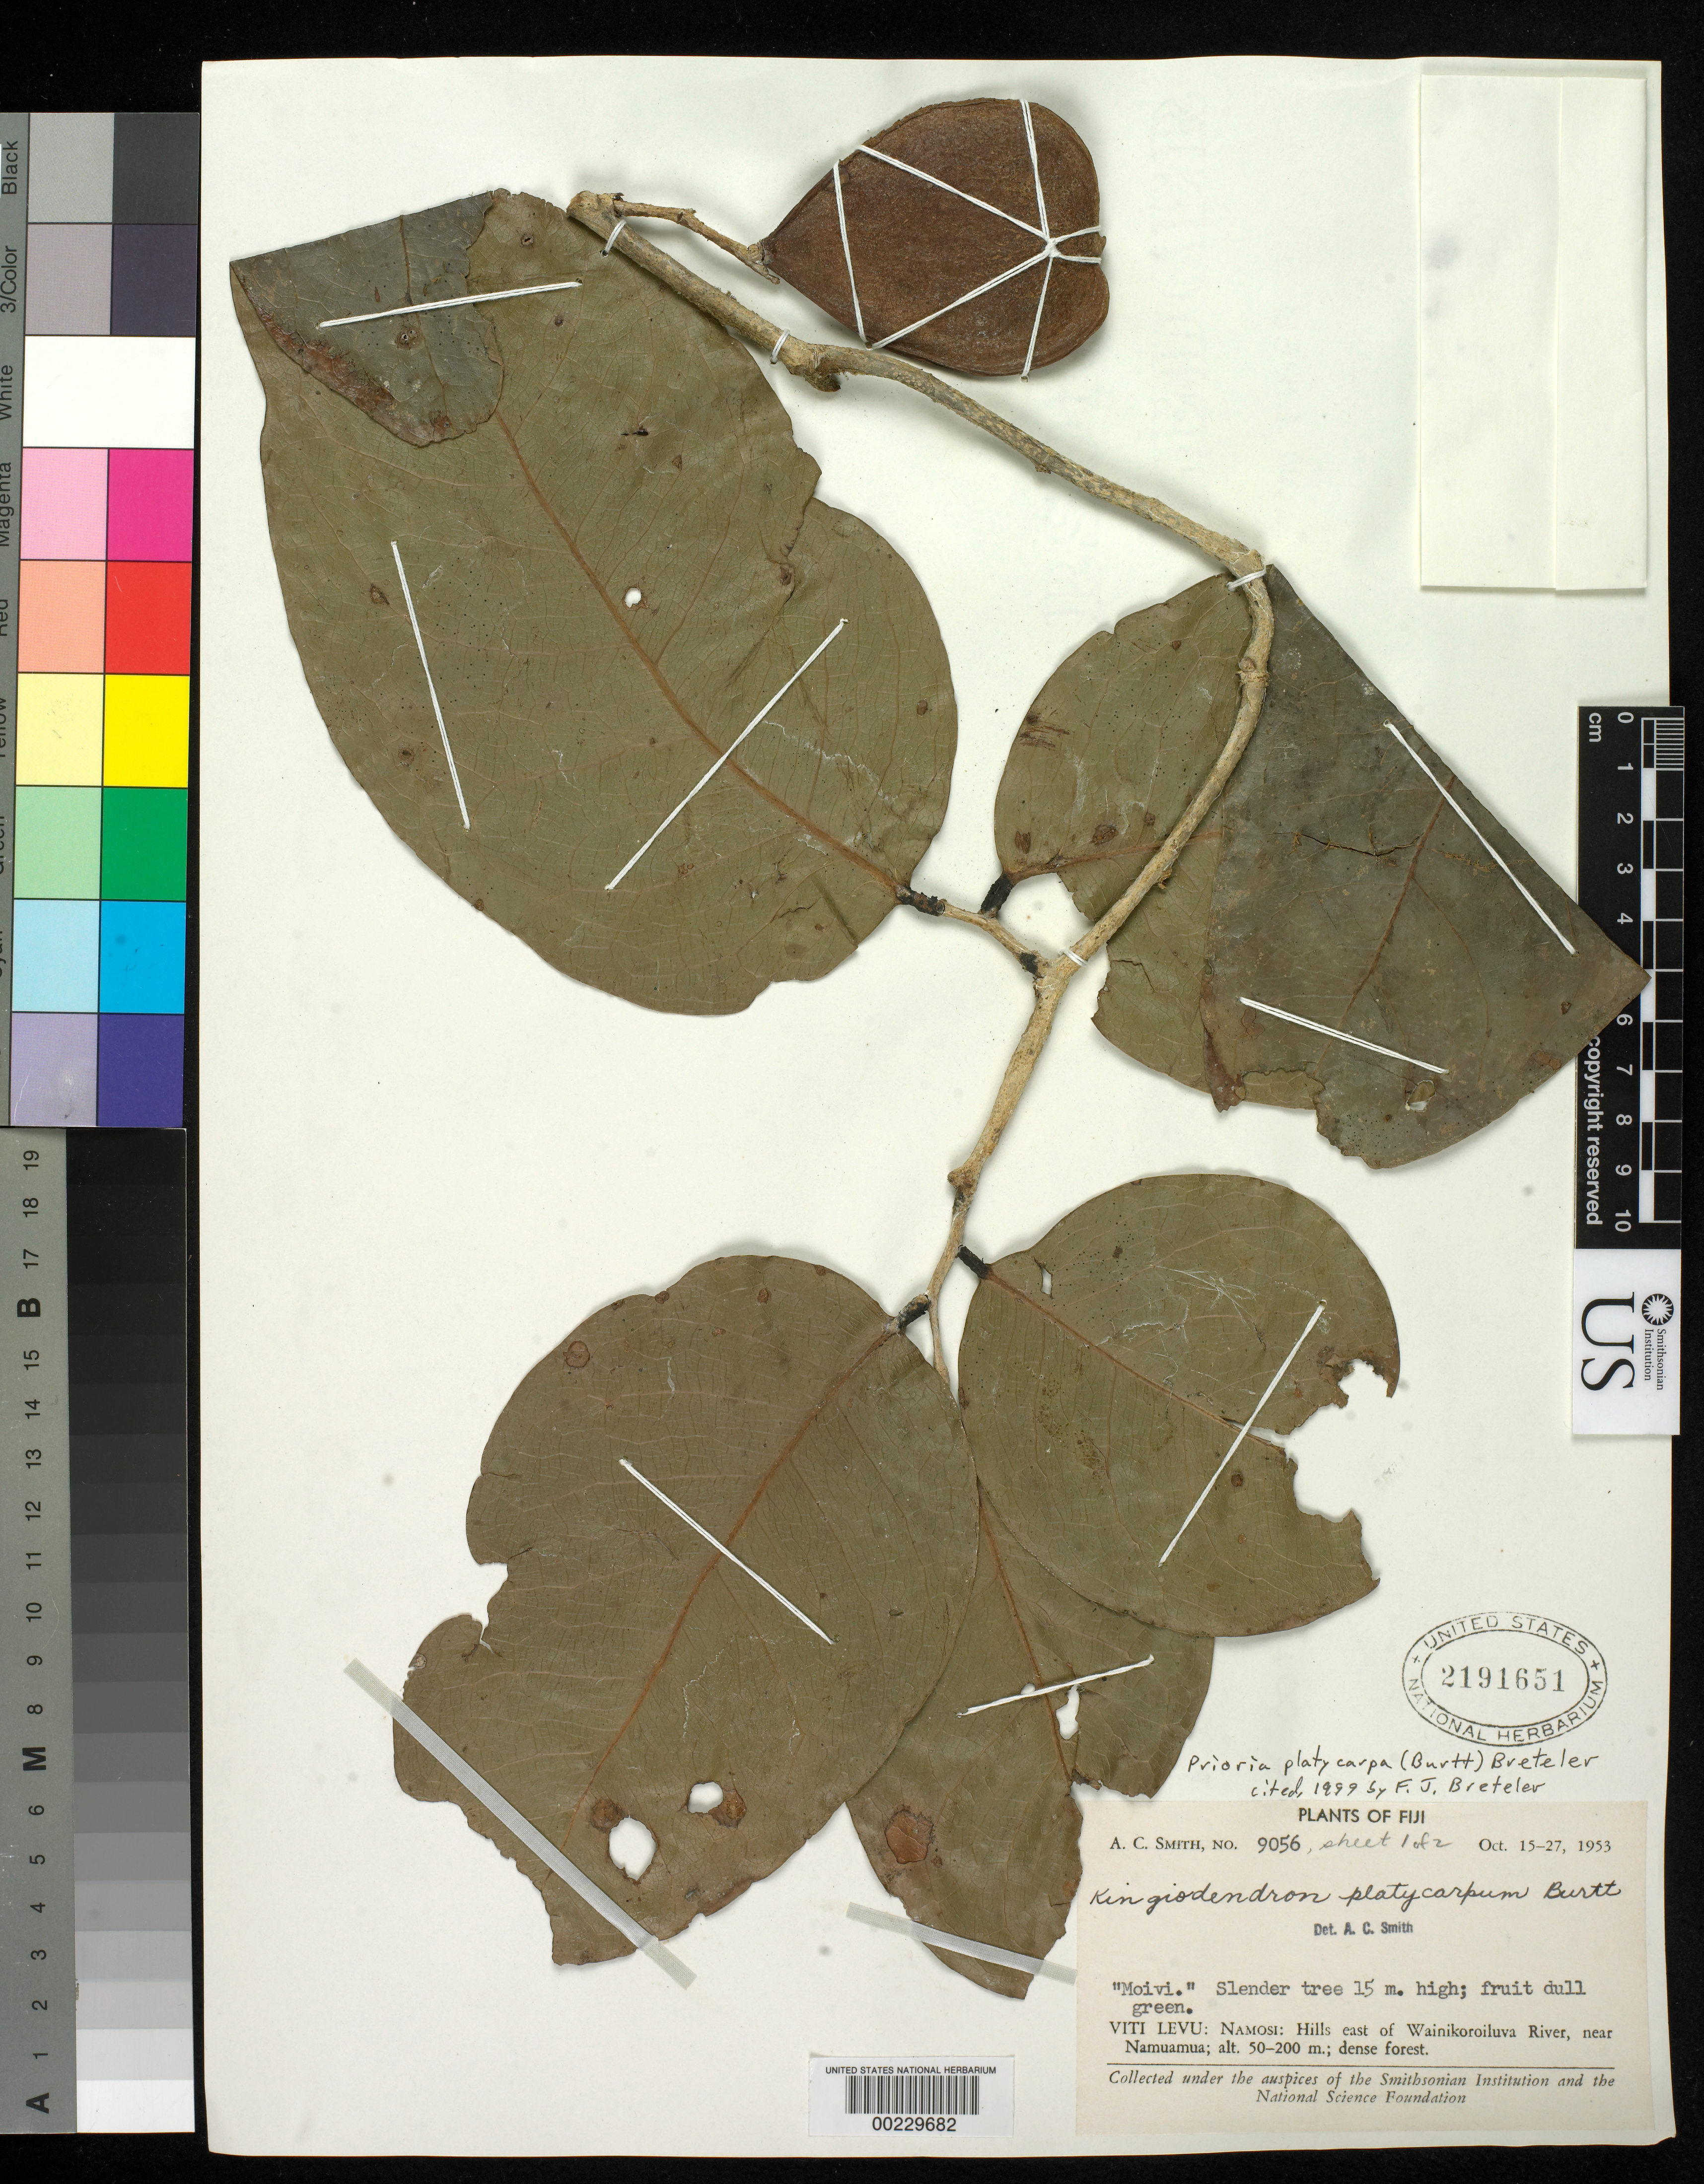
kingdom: Plantae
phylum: Tracheophyta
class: Magnoliopsida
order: Fabales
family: Fabaceae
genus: Kingiodendron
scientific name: Kingiodendron platycarpum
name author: B.L. Burtt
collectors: A. C. Smith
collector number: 9056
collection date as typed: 15 Oct 1953 to 27 Oct 1953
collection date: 1953-10-15/1953-10-27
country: Fiji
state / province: Central Division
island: Viti Levu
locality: Namosi Prov.: hills e of wainikoroiluva river, near namuamua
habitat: Dense forest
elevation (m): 50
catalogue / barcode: US 2191651